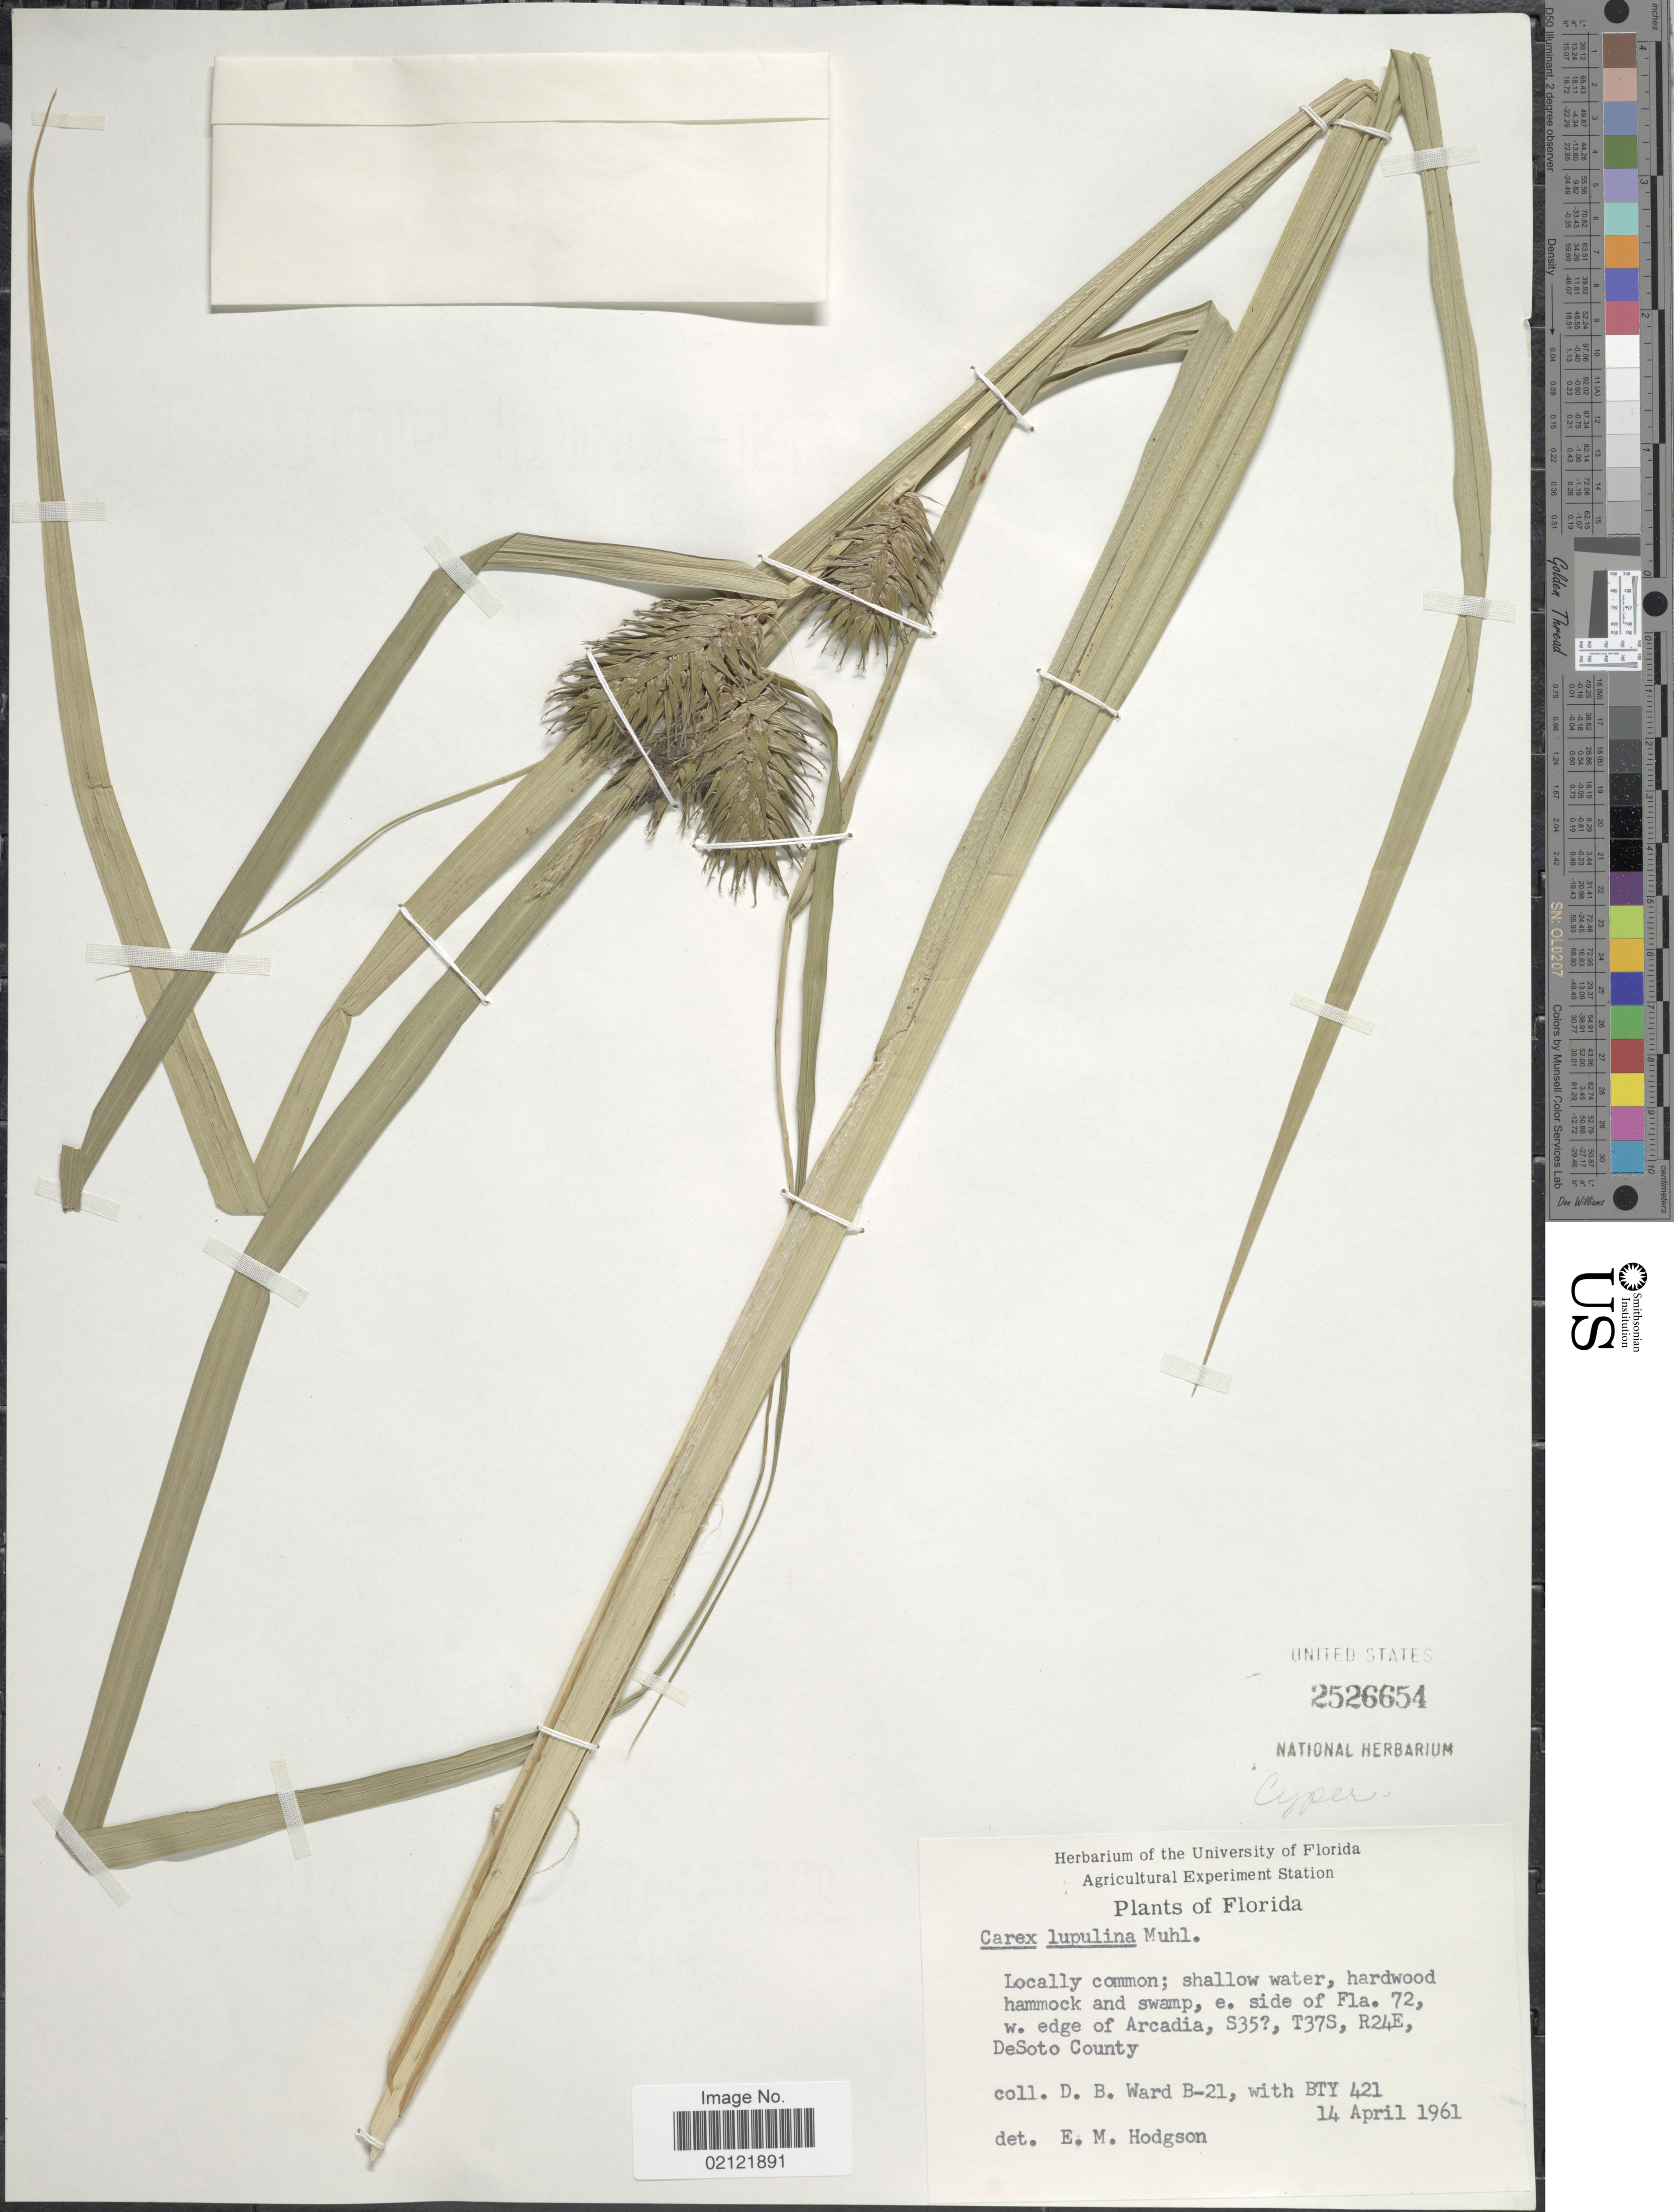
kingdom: Plantae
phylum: Tracheophyta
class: Liliopsida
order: Poales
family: Cyperaceae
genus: Carex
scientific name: Carex lupulina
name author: Muhl. ex Willd.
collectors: D. B. Ward & B. T. Y.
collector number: B-21/421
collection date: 1961-04-14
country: United States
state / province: Florida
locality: Shallow water, hardwood hammock and swamp, e. side of Fla. 72, w. edge of Arcadia, S35 [unsure placement], T37S, R24E, DeSoto County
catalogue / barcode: US 2526654